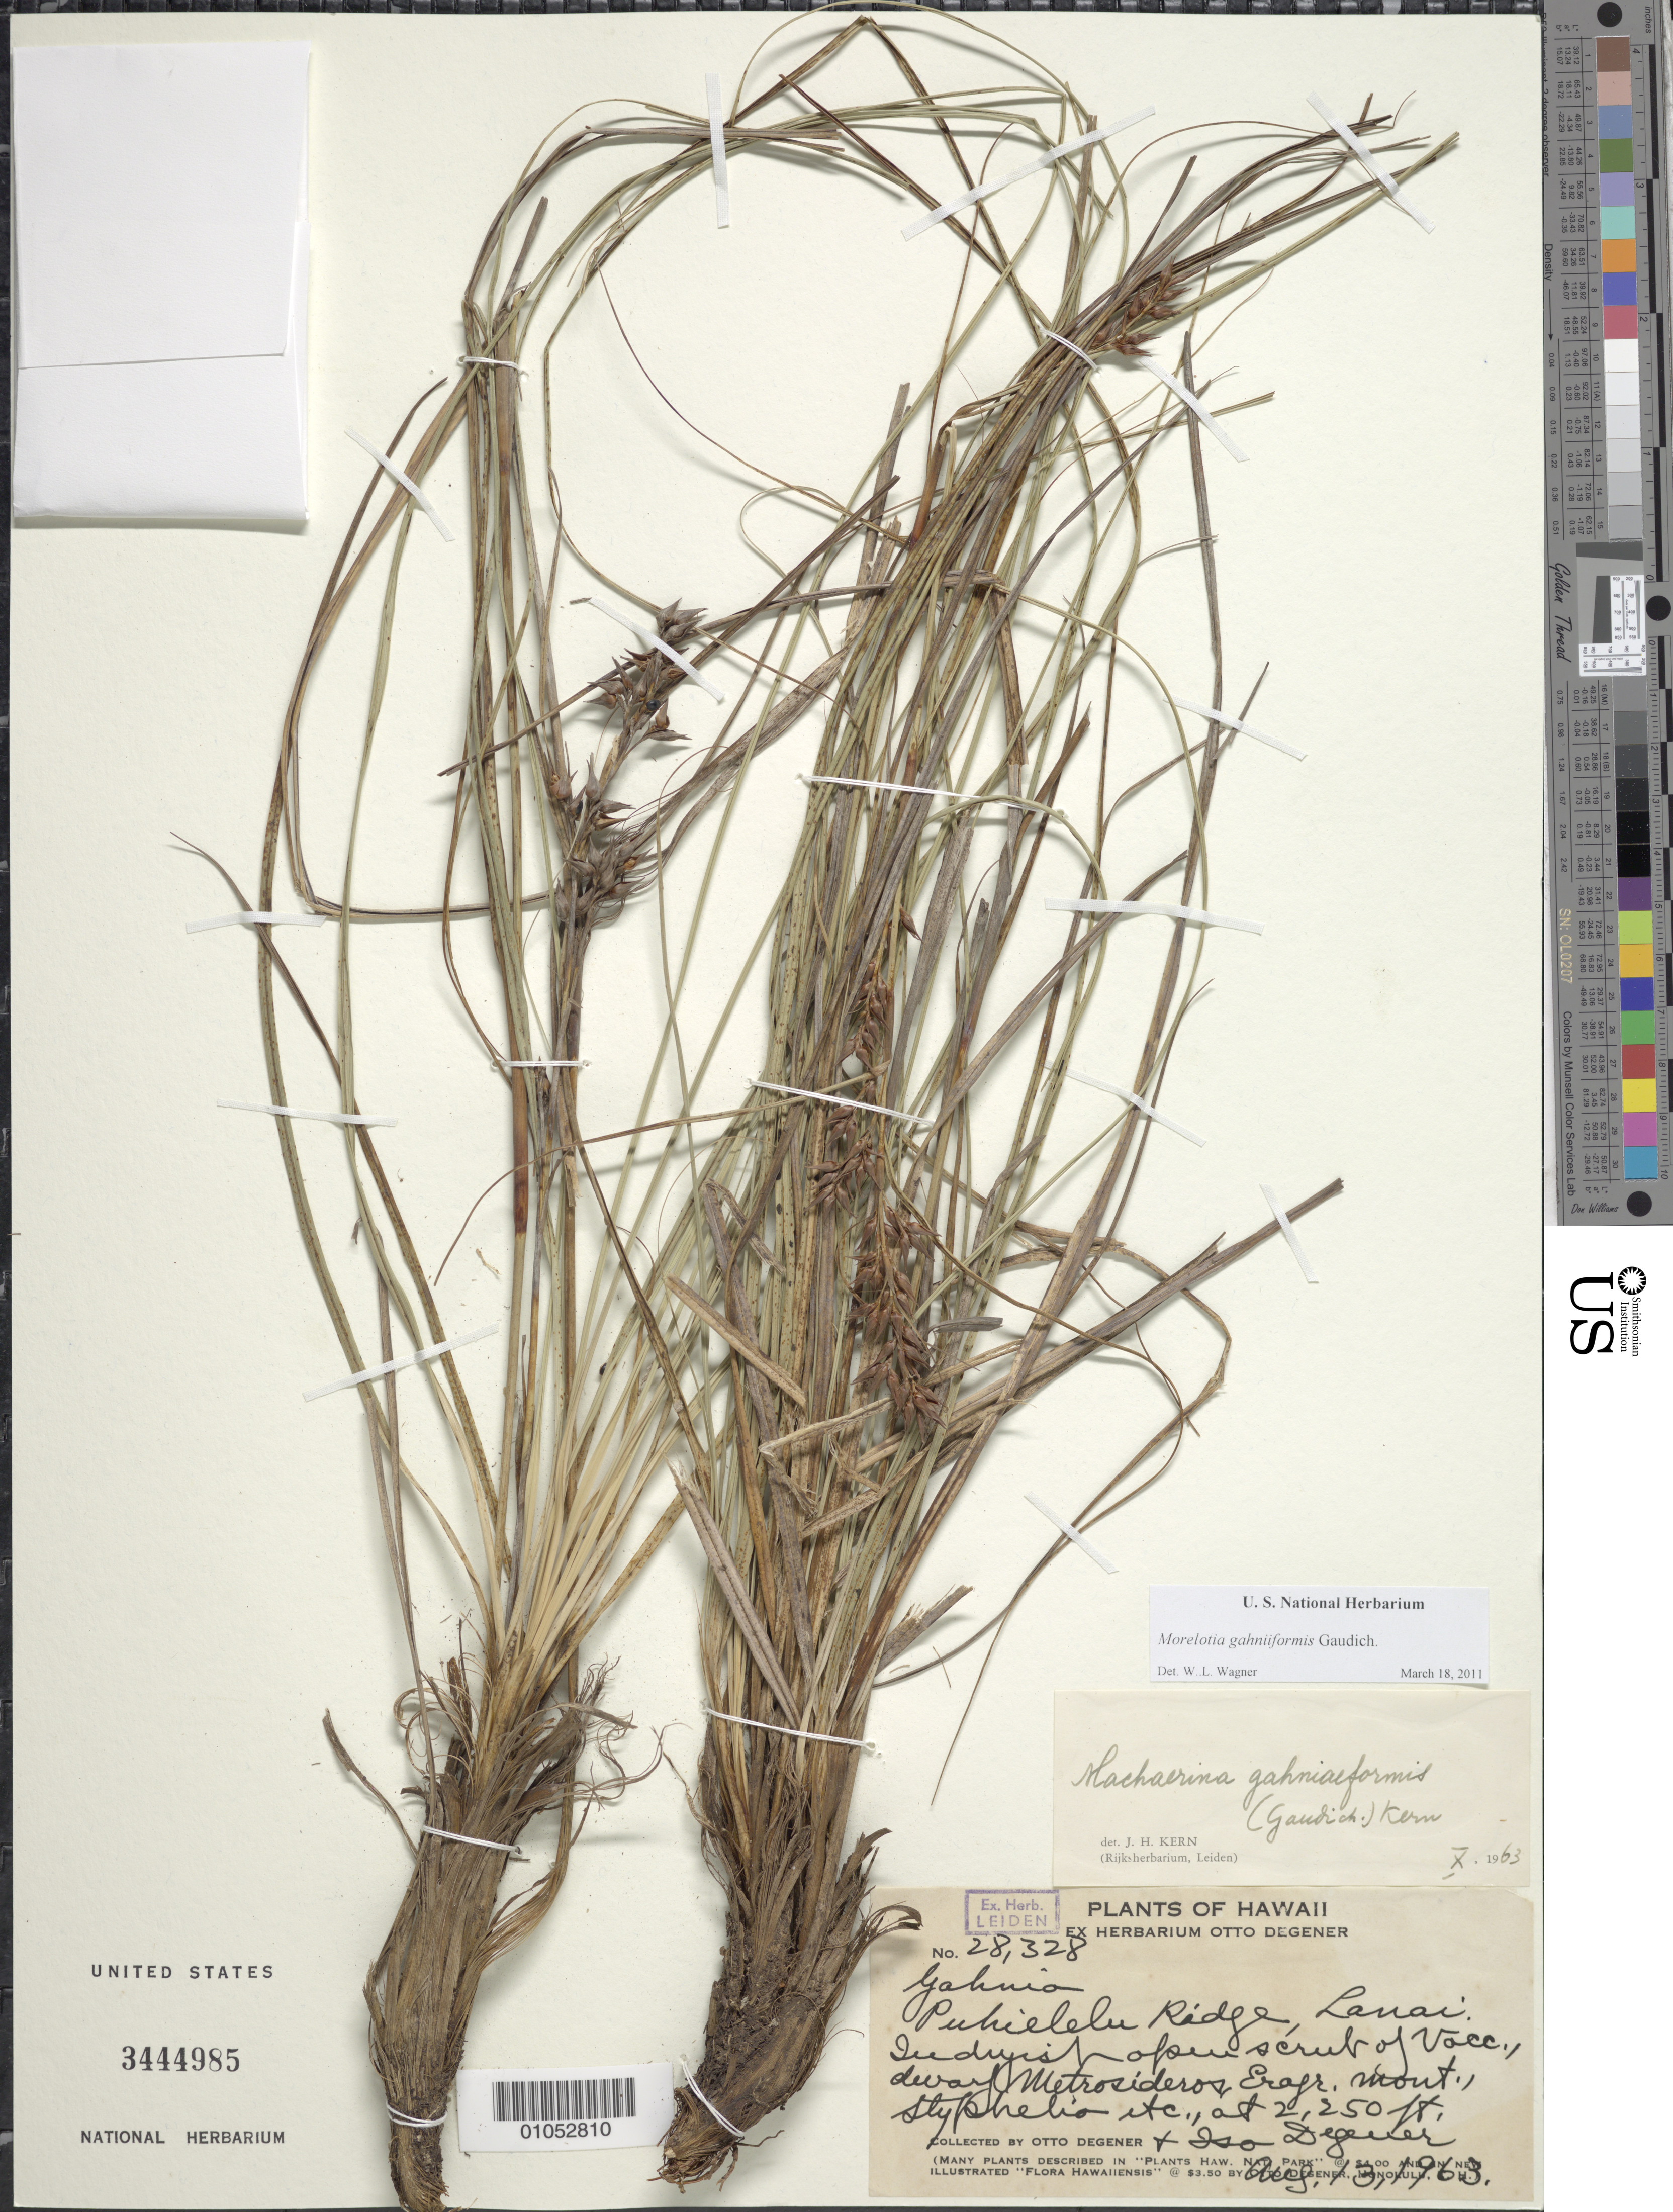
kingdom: Plantae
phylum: Tracheophyta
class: Liliopsida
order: Poales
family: Cyperaceae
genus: Morelotia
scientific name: Morelotia gahniiformis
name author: Gaudich.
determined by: Wagner, W. L., (BOT), Smithsonian Institution - National Museum of Natural History (UNITED STATES)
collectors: O. Degener & I. Degener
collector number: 28328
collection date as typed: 13 Aug 1963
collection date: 1963-08-13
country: United States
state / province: Hawaii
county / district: Maui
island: Lana'i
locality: Puhielelu Ridge.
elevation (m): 686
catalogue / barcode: US 3444985